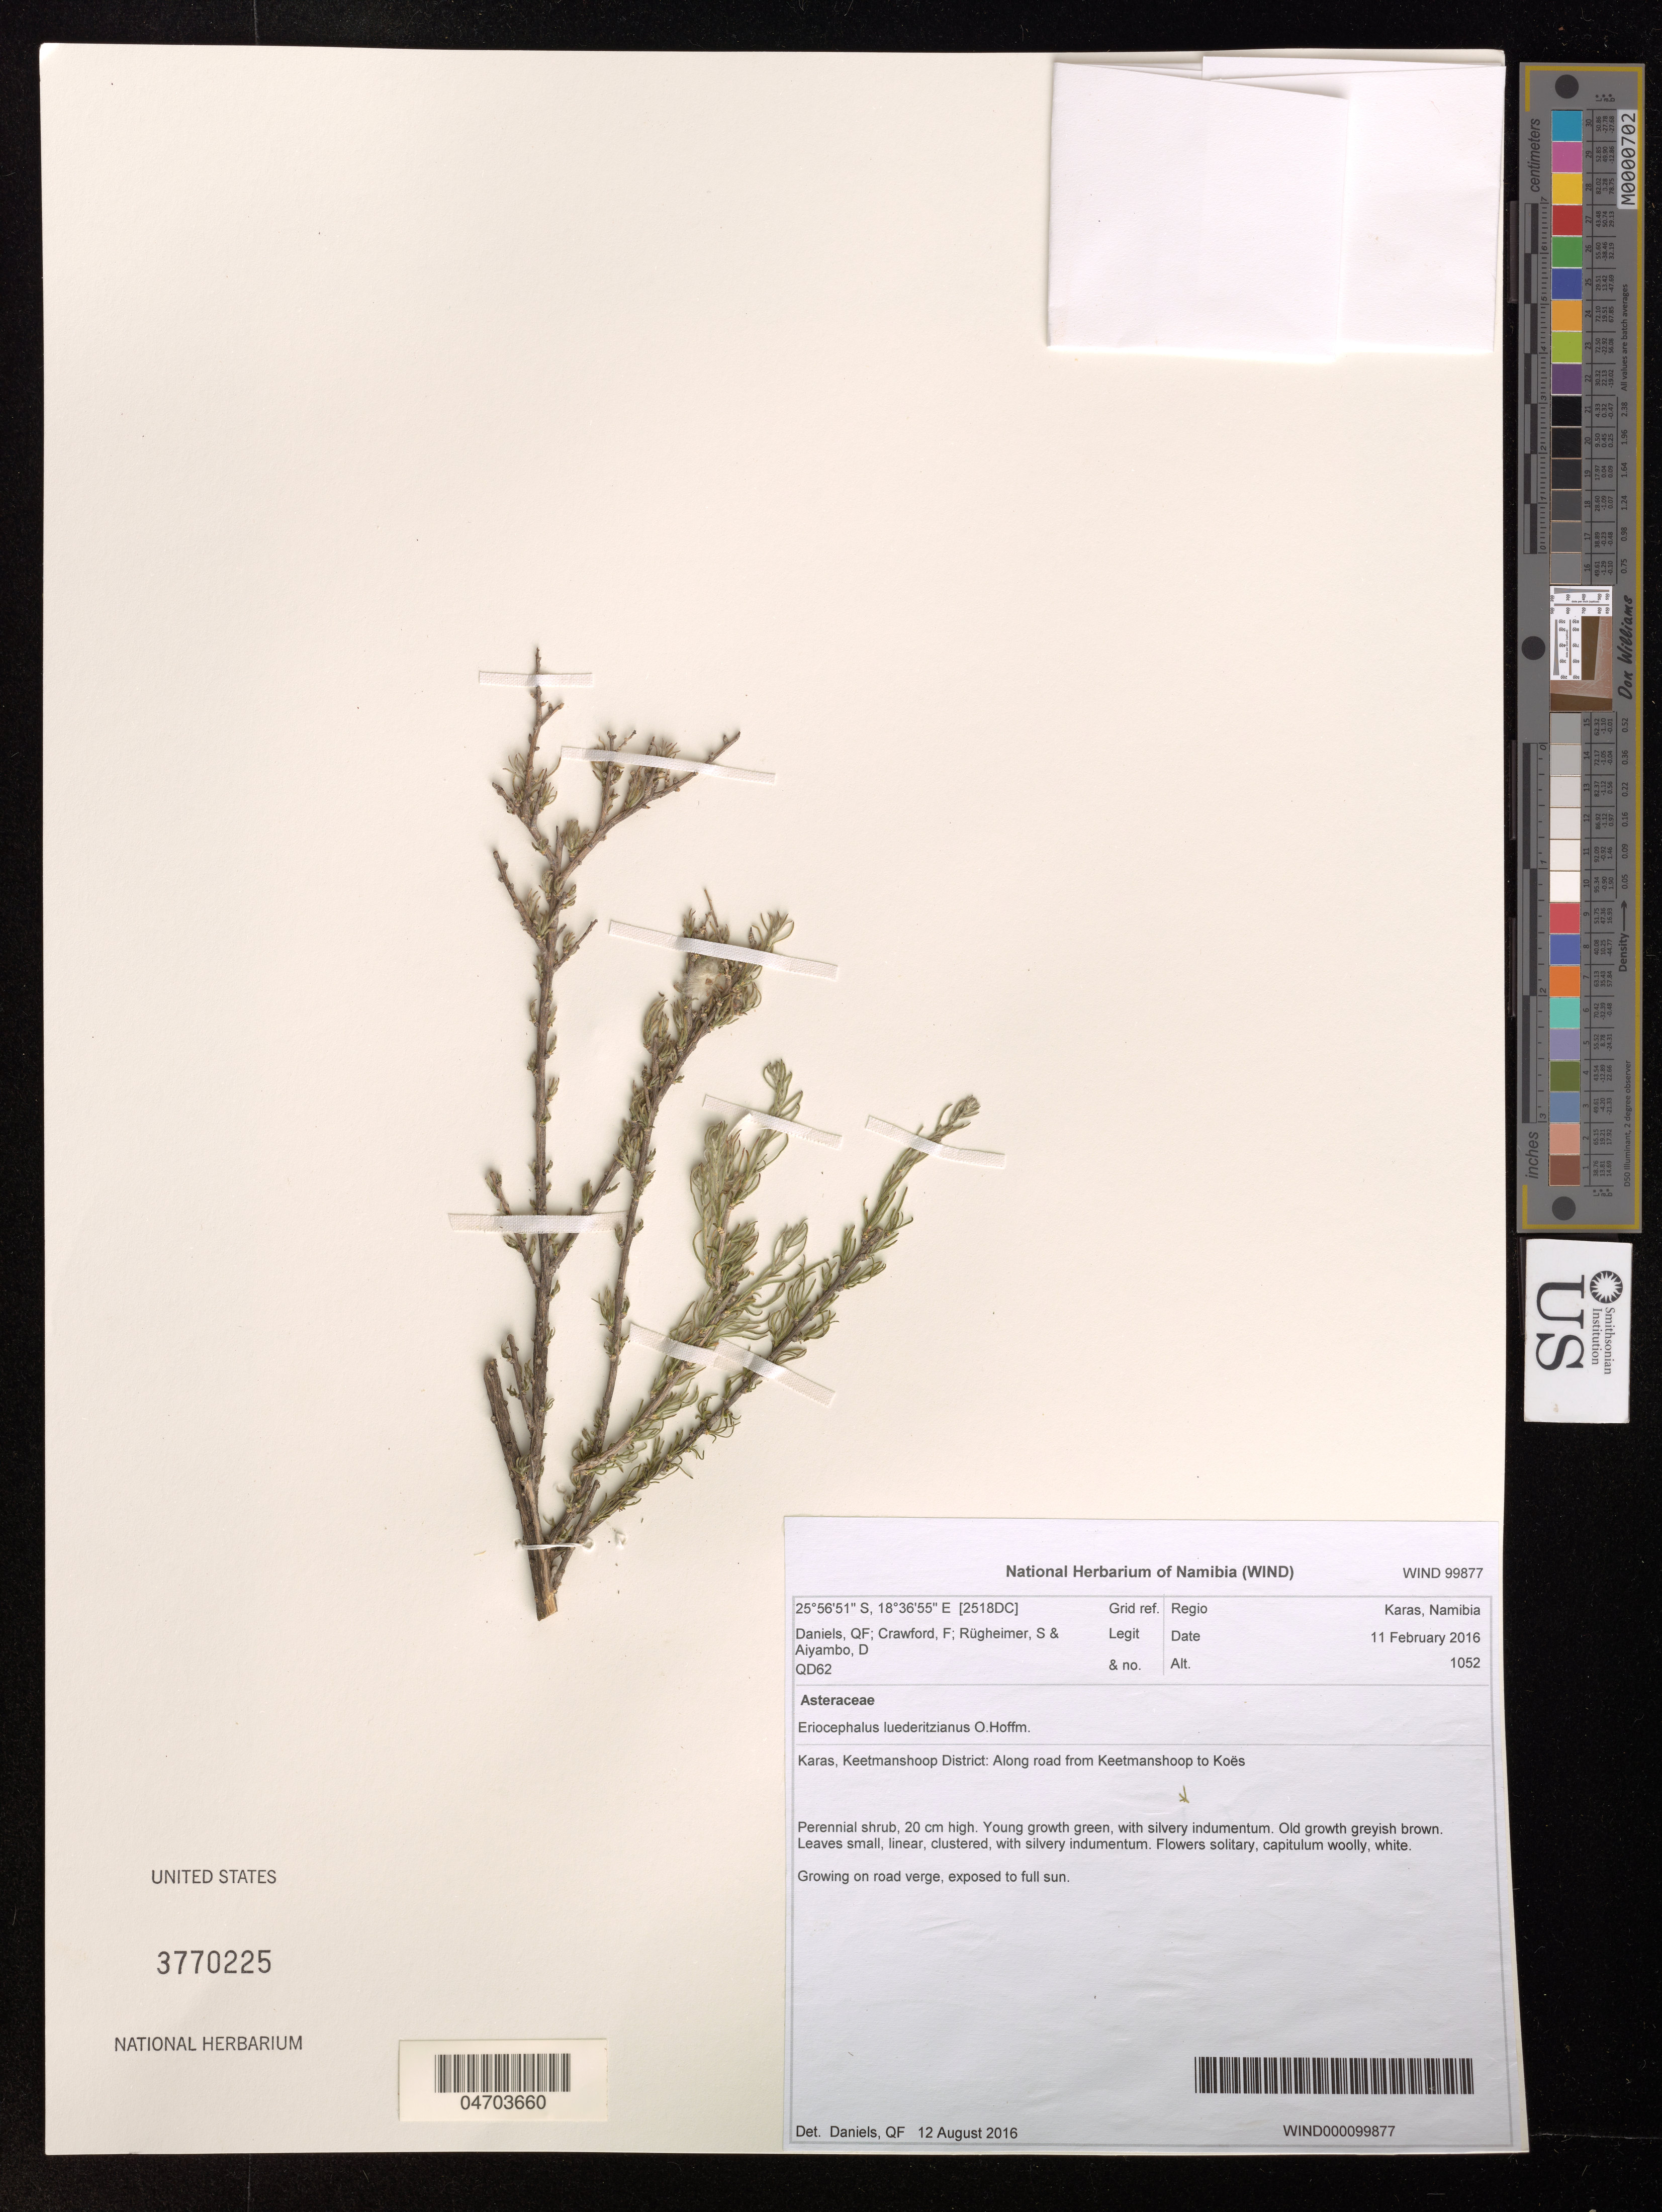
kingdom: Plantae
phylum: Tracheophyta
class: Magnoliopsida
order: Asterales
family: Asteraceae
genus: Eriocephalus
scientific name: Eriocephalus luederitzianus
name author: O. Hoffm.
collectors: Q. Daniels, F. Crawford, S. Rugheimer & D. Aiyambo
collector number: QD62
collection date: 2016-02-11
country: Namibia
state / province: Karas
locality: Keetmanshoop District: Along road from Keetmanshoop to Koës.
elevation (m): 1052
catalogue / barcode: US 3770225